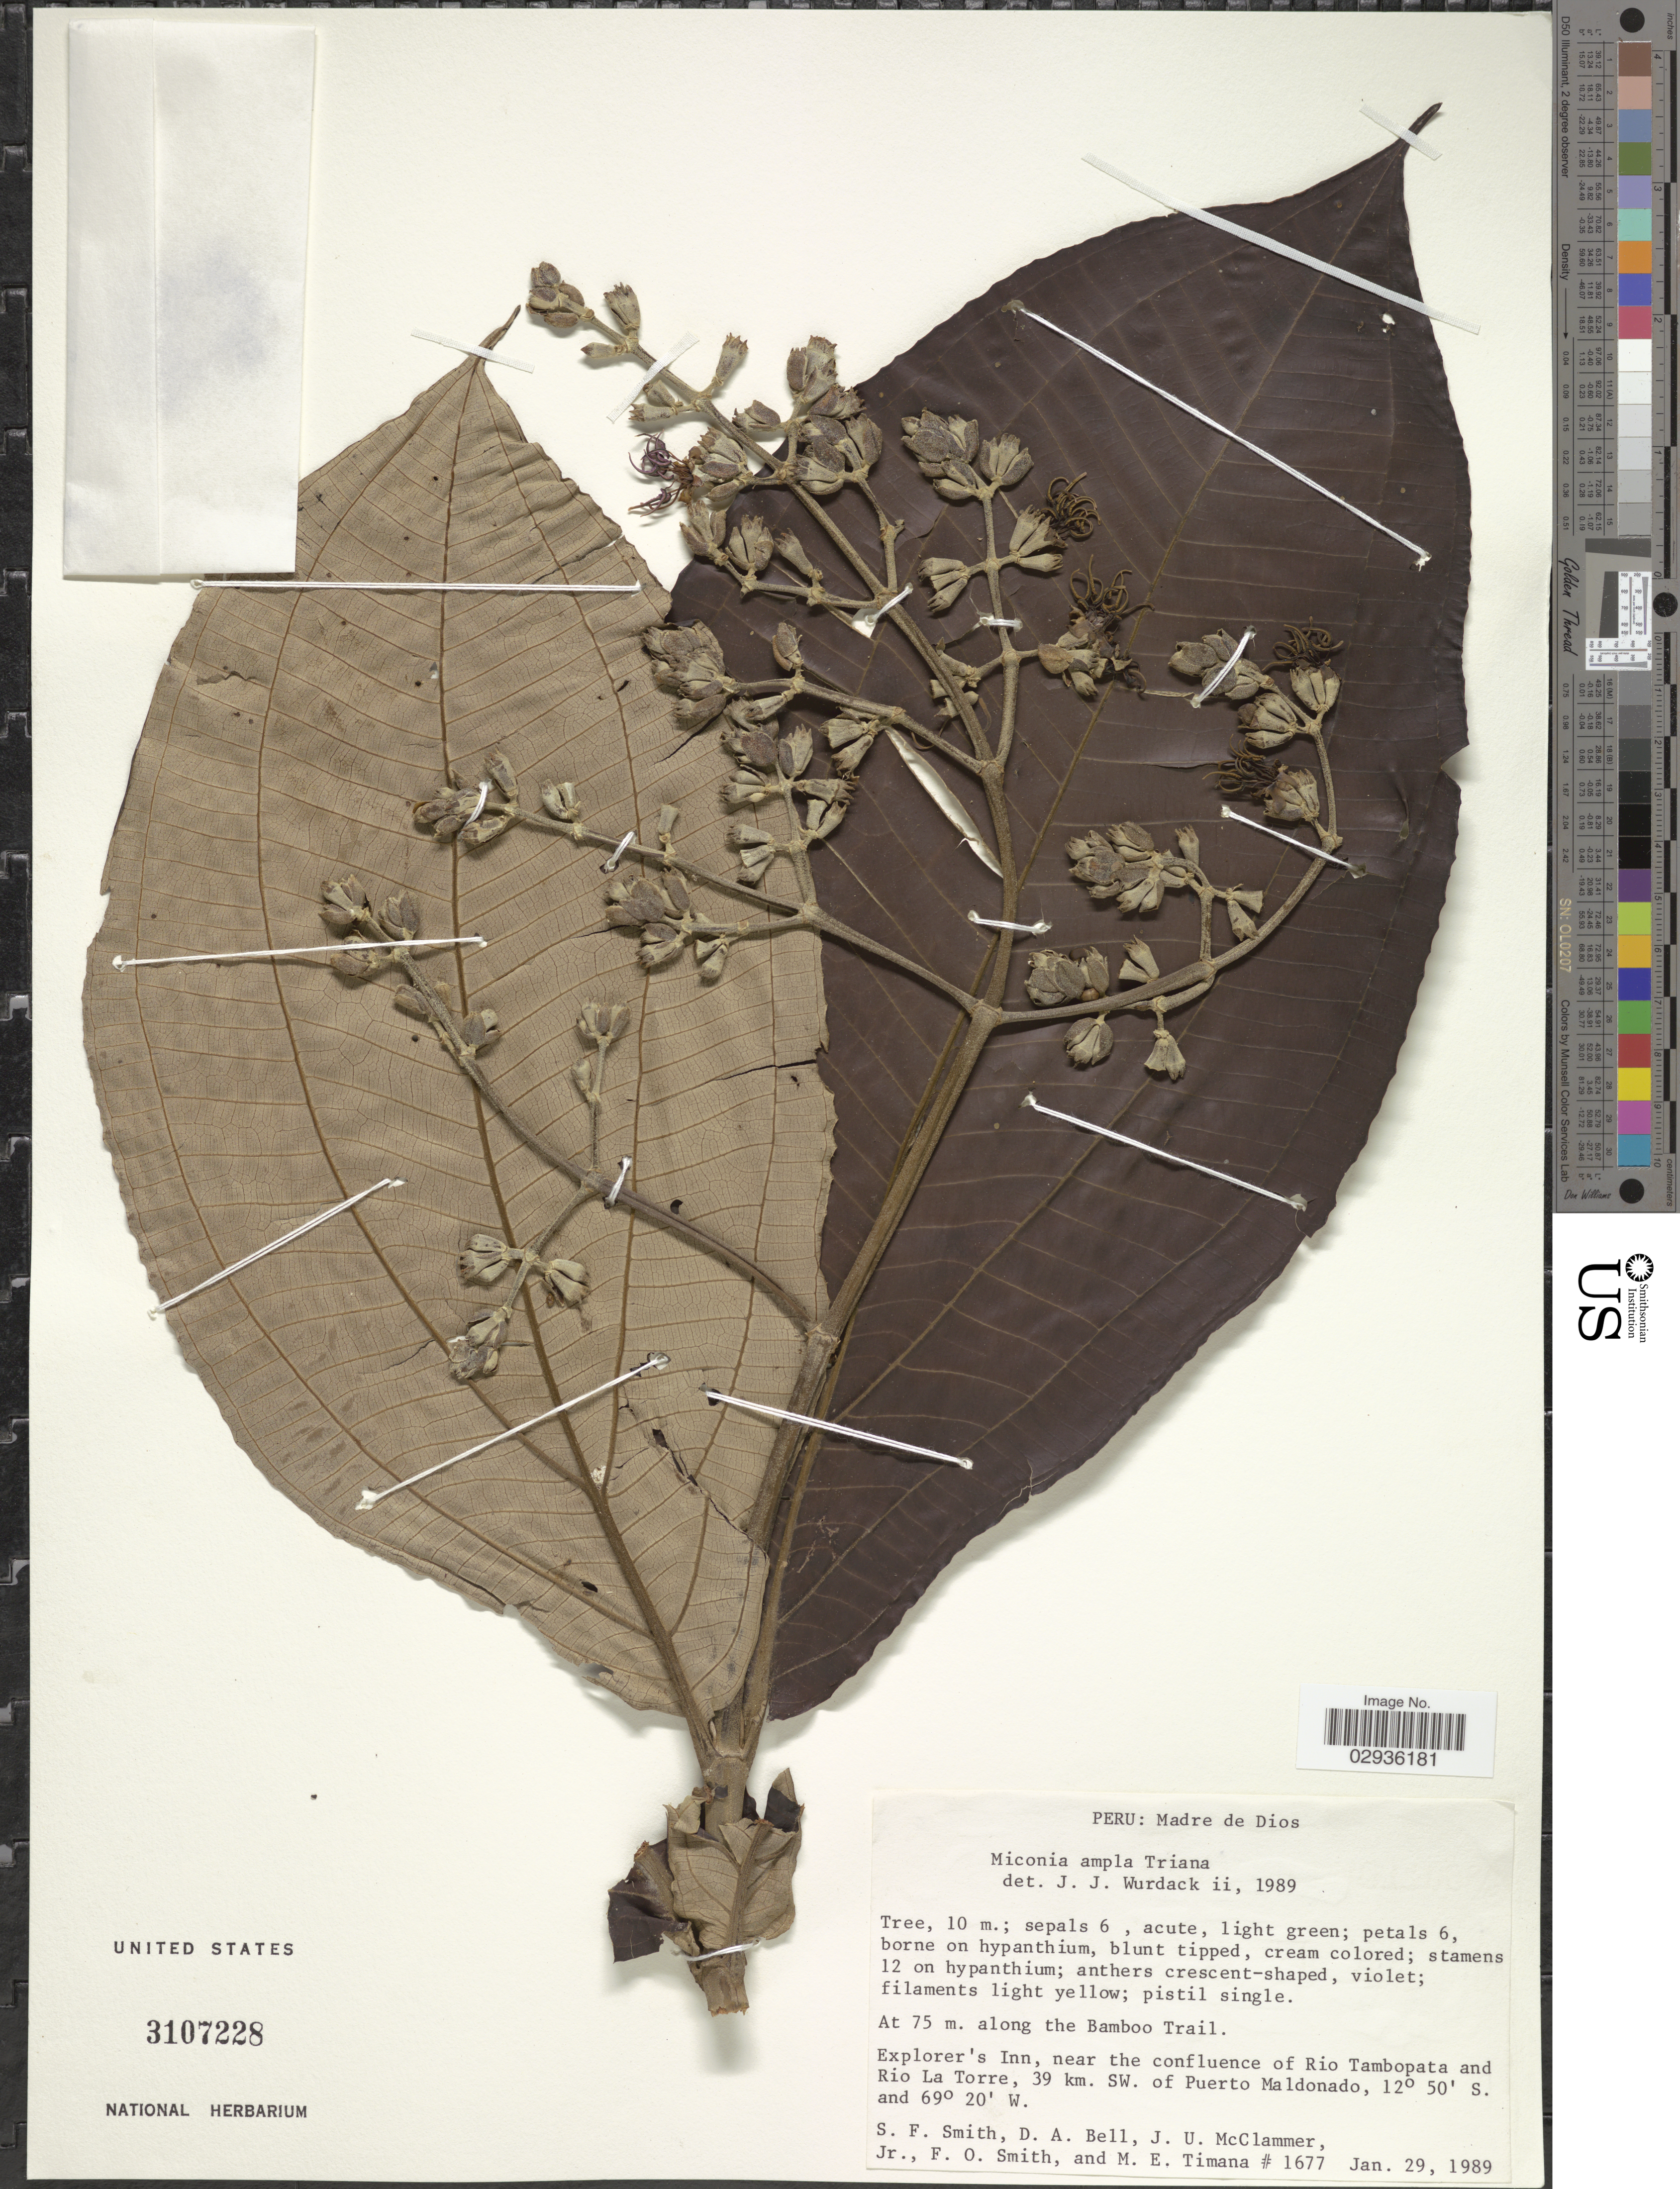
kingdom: Plantae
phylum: Tracheophyta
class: Magnoliopsida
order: Myrtales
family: Melastomataceae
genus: Miconia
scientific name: Miconia ampla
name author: Triana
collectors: S.F. Smith, D. A. Bell, J. McClammer Jr. & F. Smith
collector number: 1677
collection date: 1989-01-29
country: Peru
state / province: Madre de Dios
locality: Along the Bamboo Trail. Explorer's Inn, near the confluence of Rio Tambopata and Rio La Torre, 39 km. SW. of Puerto Maldonado.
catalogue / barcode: US 3107228